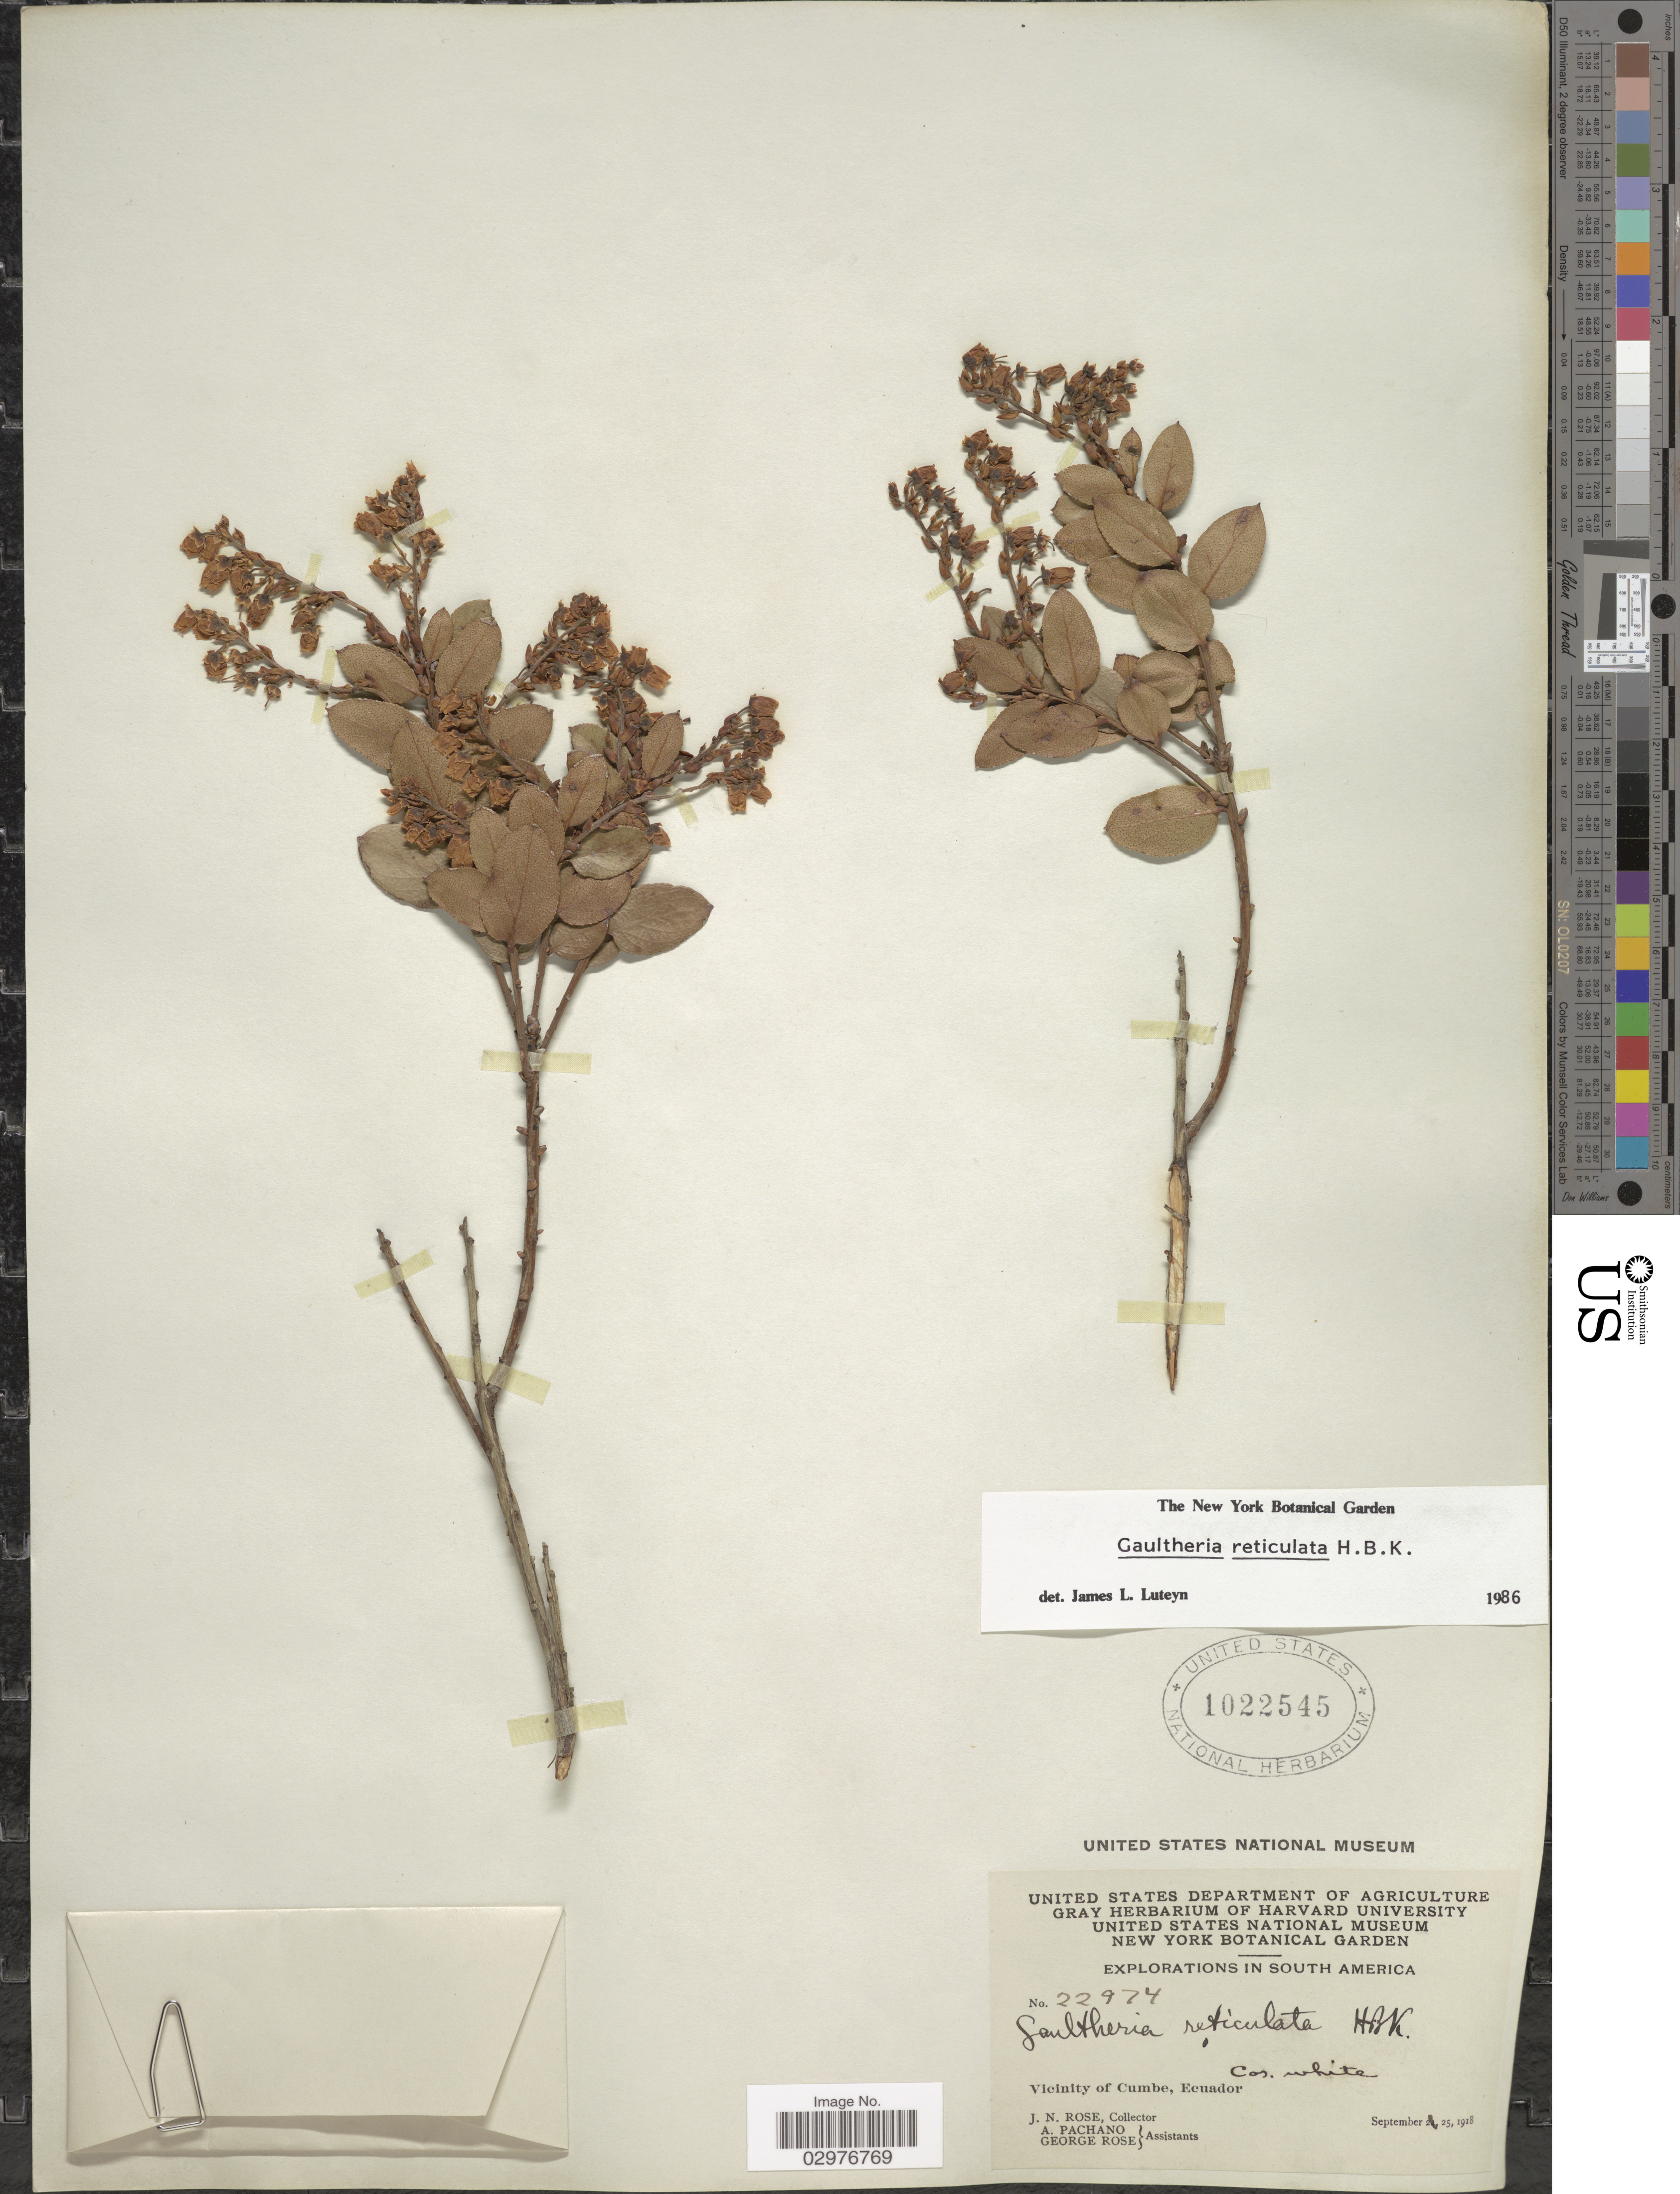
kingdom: Plantae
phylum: Tracheophyta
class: Magnoliopsida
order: Ericales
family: Ericaceae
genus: Gaultheria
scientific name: Gaultheria reticulata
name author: Kunth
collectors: J. N. Rose, A. Pachano & G. Rose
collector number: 22974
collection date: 1918-09-25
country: Ecuador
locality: Vicinity of Cumbre.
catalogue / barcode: US 1022545